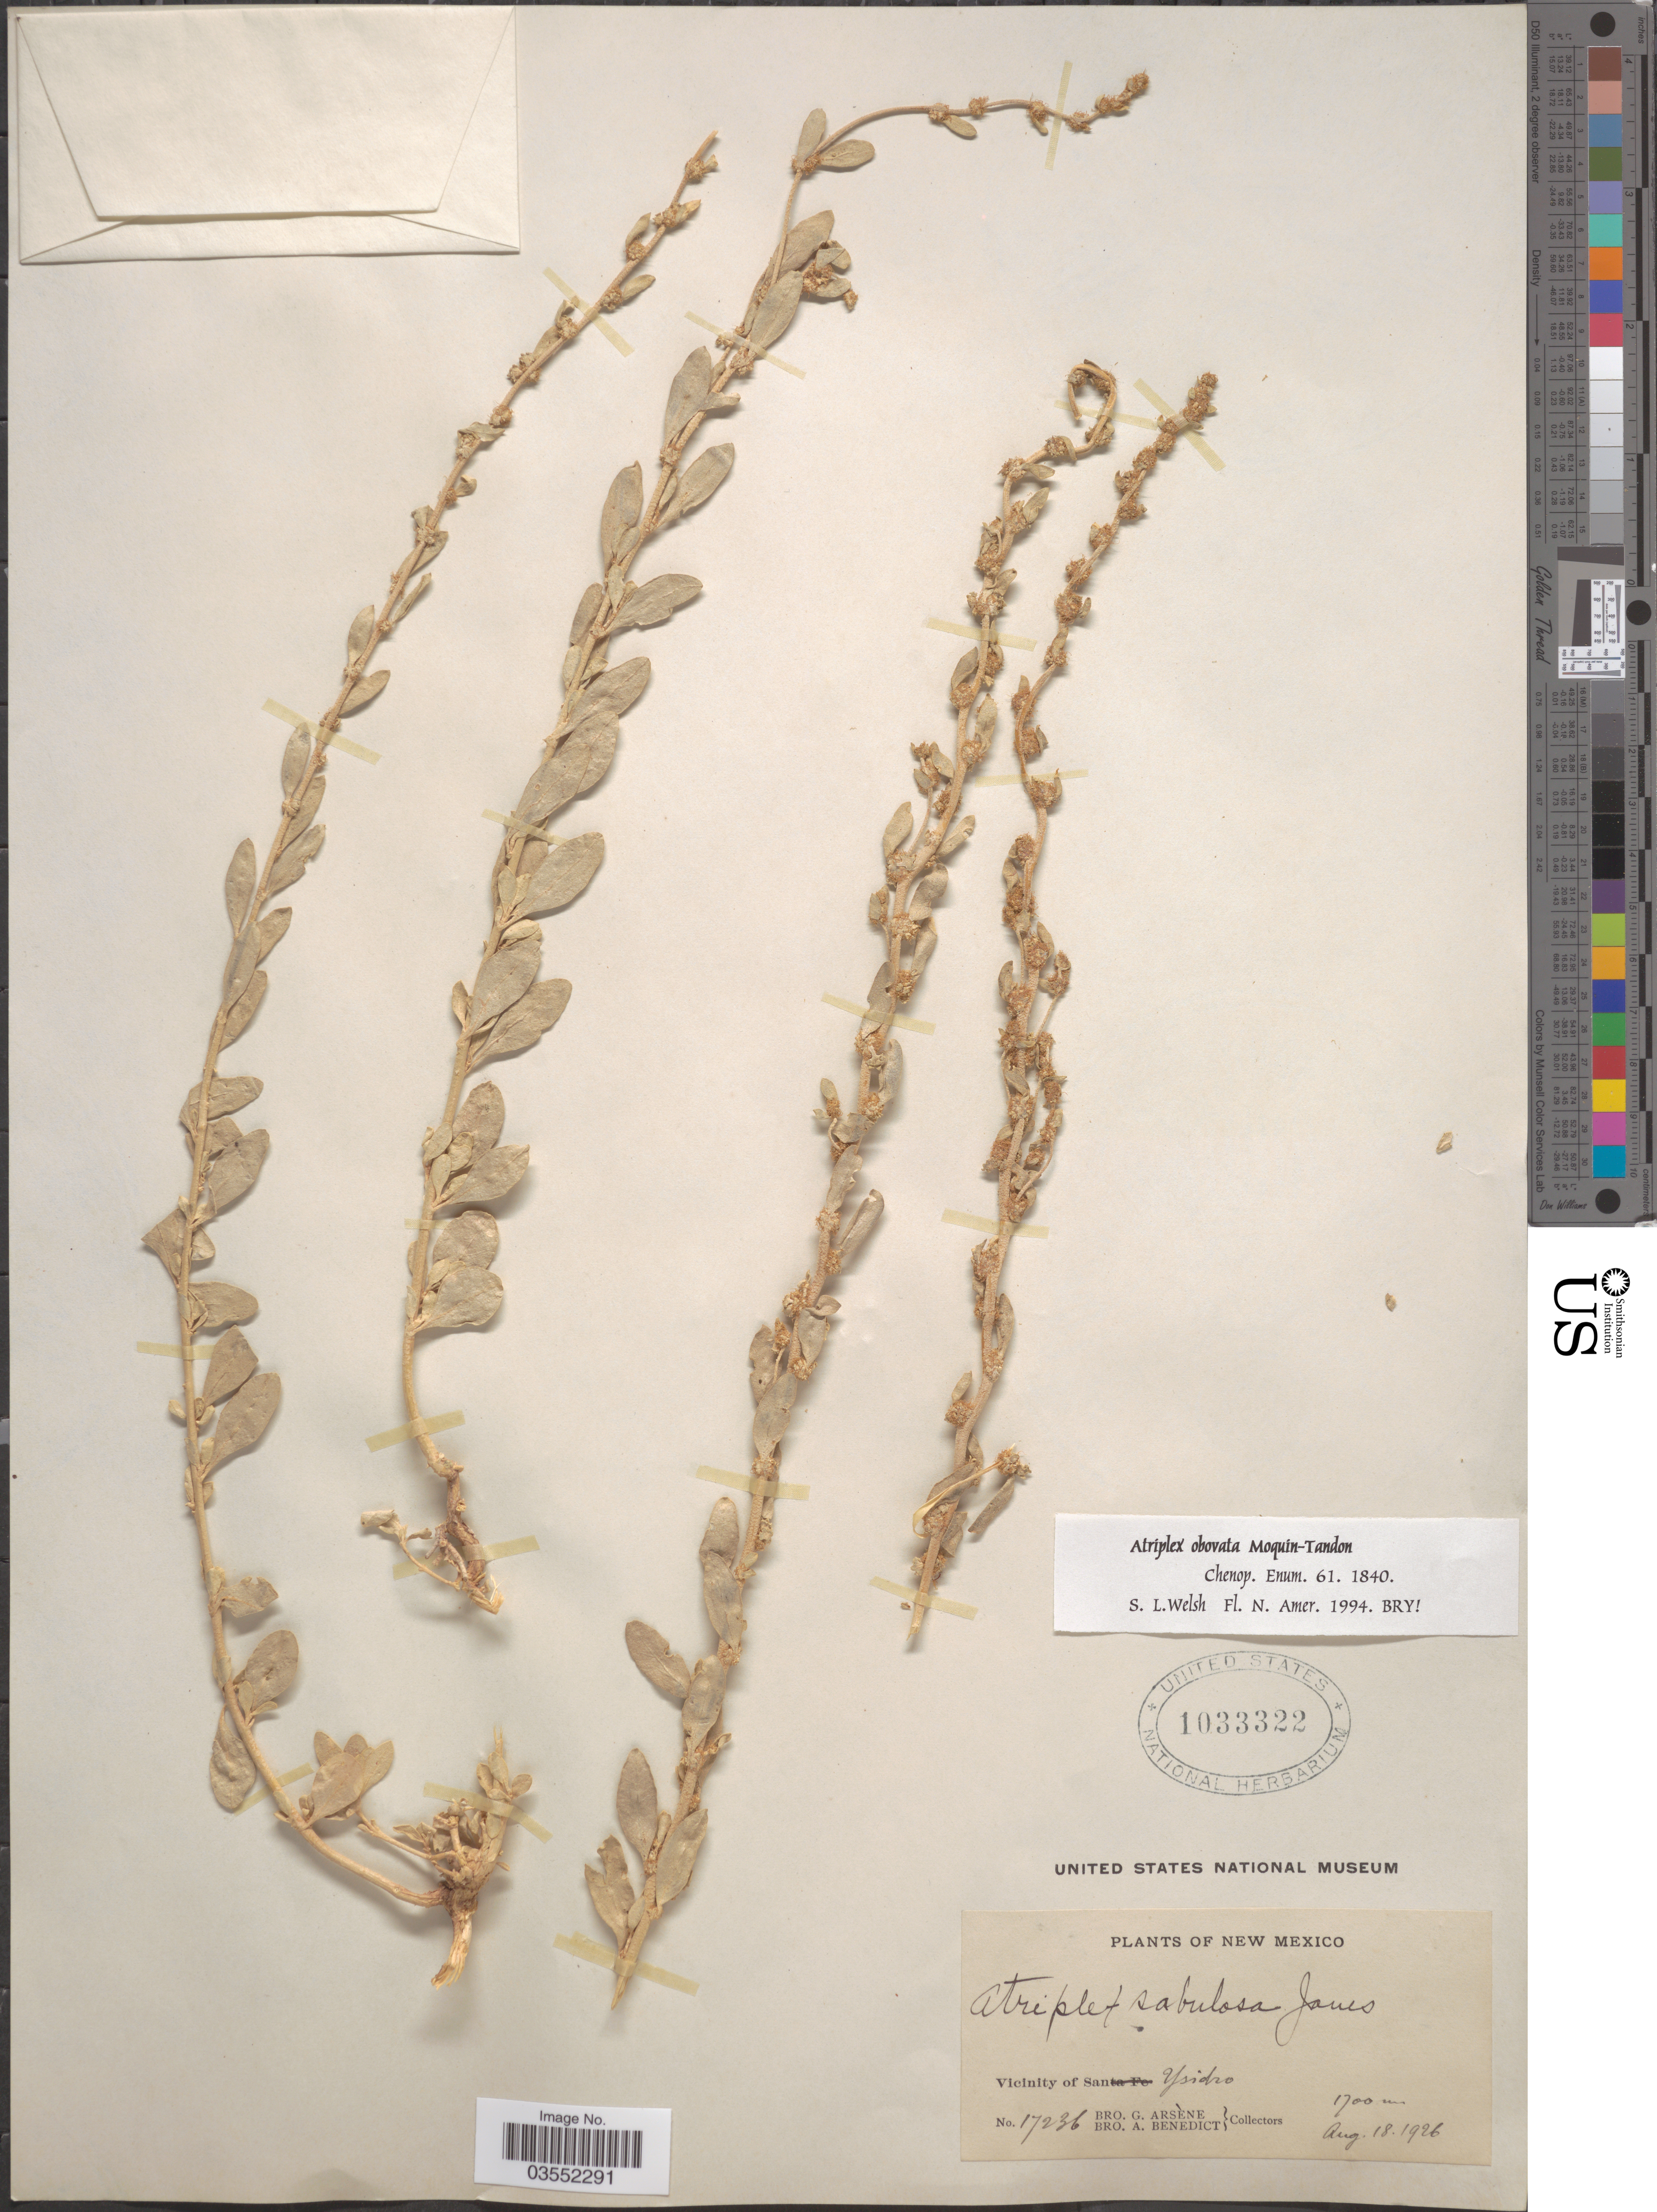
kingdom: Plantae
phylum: Tracheophyta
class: Magnoliopsida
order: Caryophyllales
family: Amaranthaceae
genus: Atriplex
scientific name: Atriplex obovata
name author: Moq.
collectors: Bro. G. Arsène & Bro. A. Benedict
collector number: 17236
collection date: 1926-08-18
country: United States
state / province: New Mexico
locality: Vicinity of San Ysidro.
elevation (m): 1700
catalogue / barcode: US 1033322